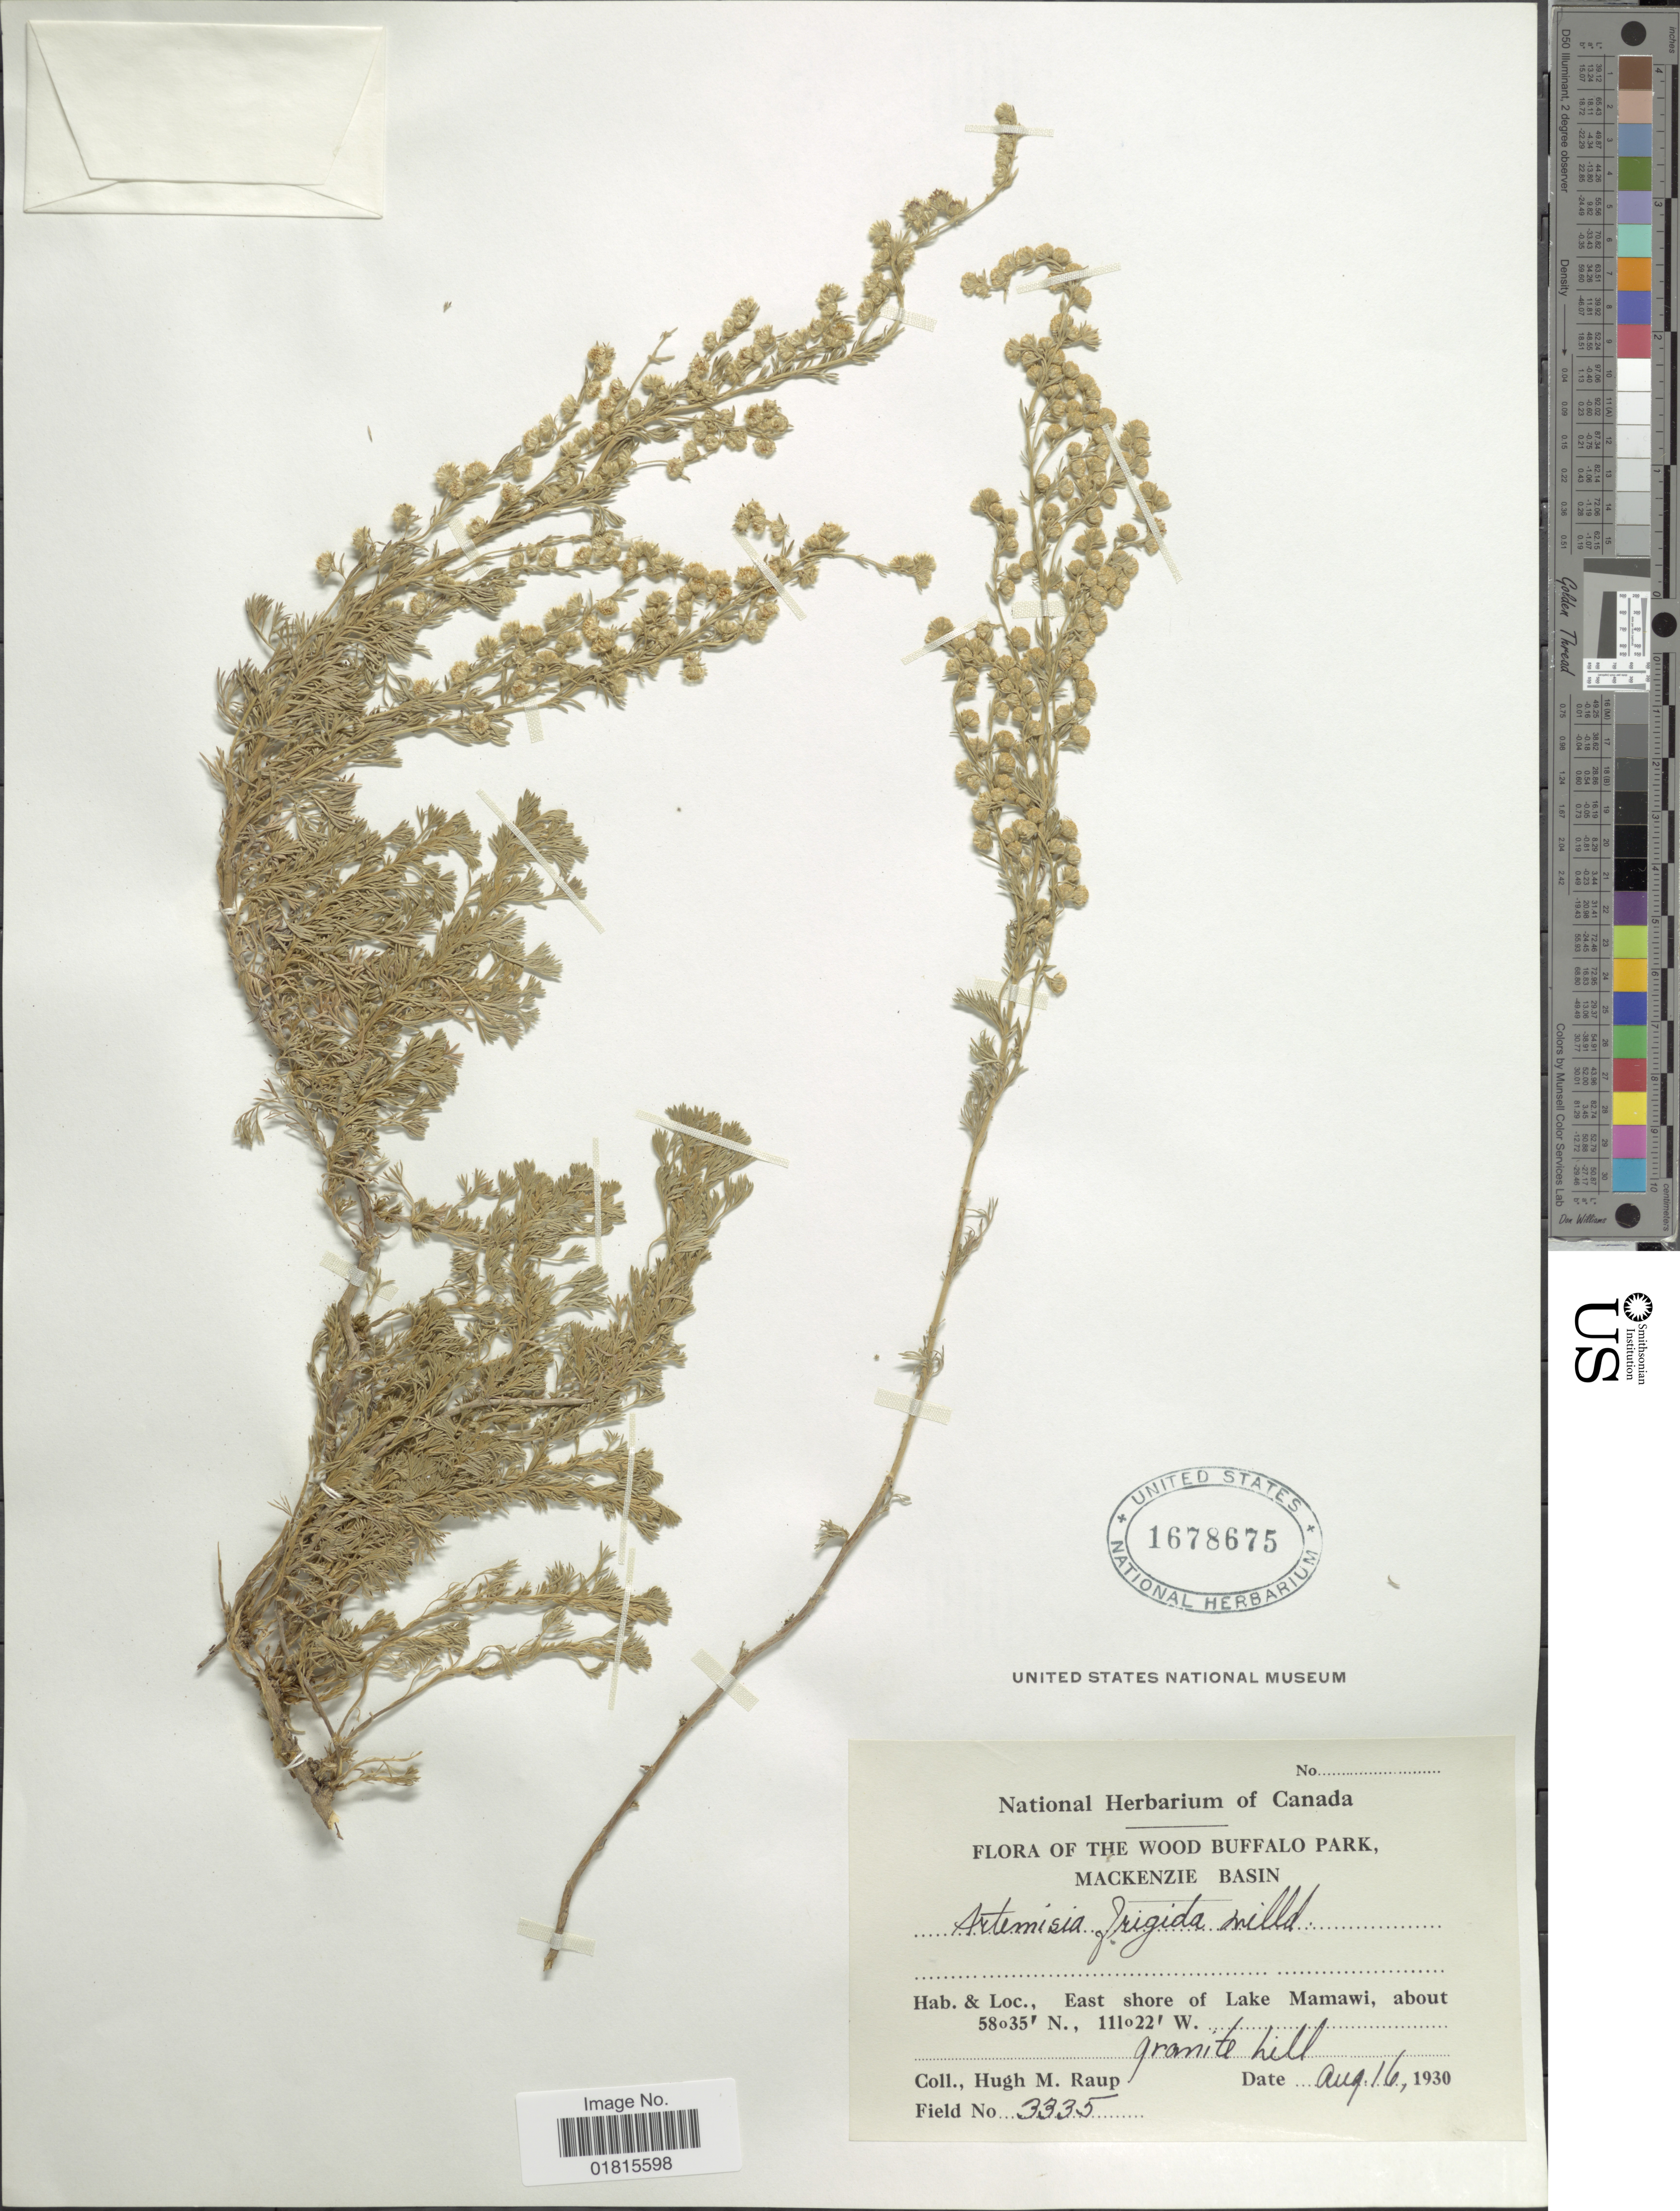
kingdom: Plantae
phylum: Tracheophyta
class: Magnoliopsida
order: Asterales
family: Asteraceae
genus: Artemisia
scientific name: Artemisia frigida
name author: Willd.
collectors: H. Raup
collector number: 3335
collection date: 1930-08-16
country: Canada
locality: The Wood Buffalo Park, Mackenzie Basin, East shore of Lake Mamawi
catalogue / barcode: US 1678675